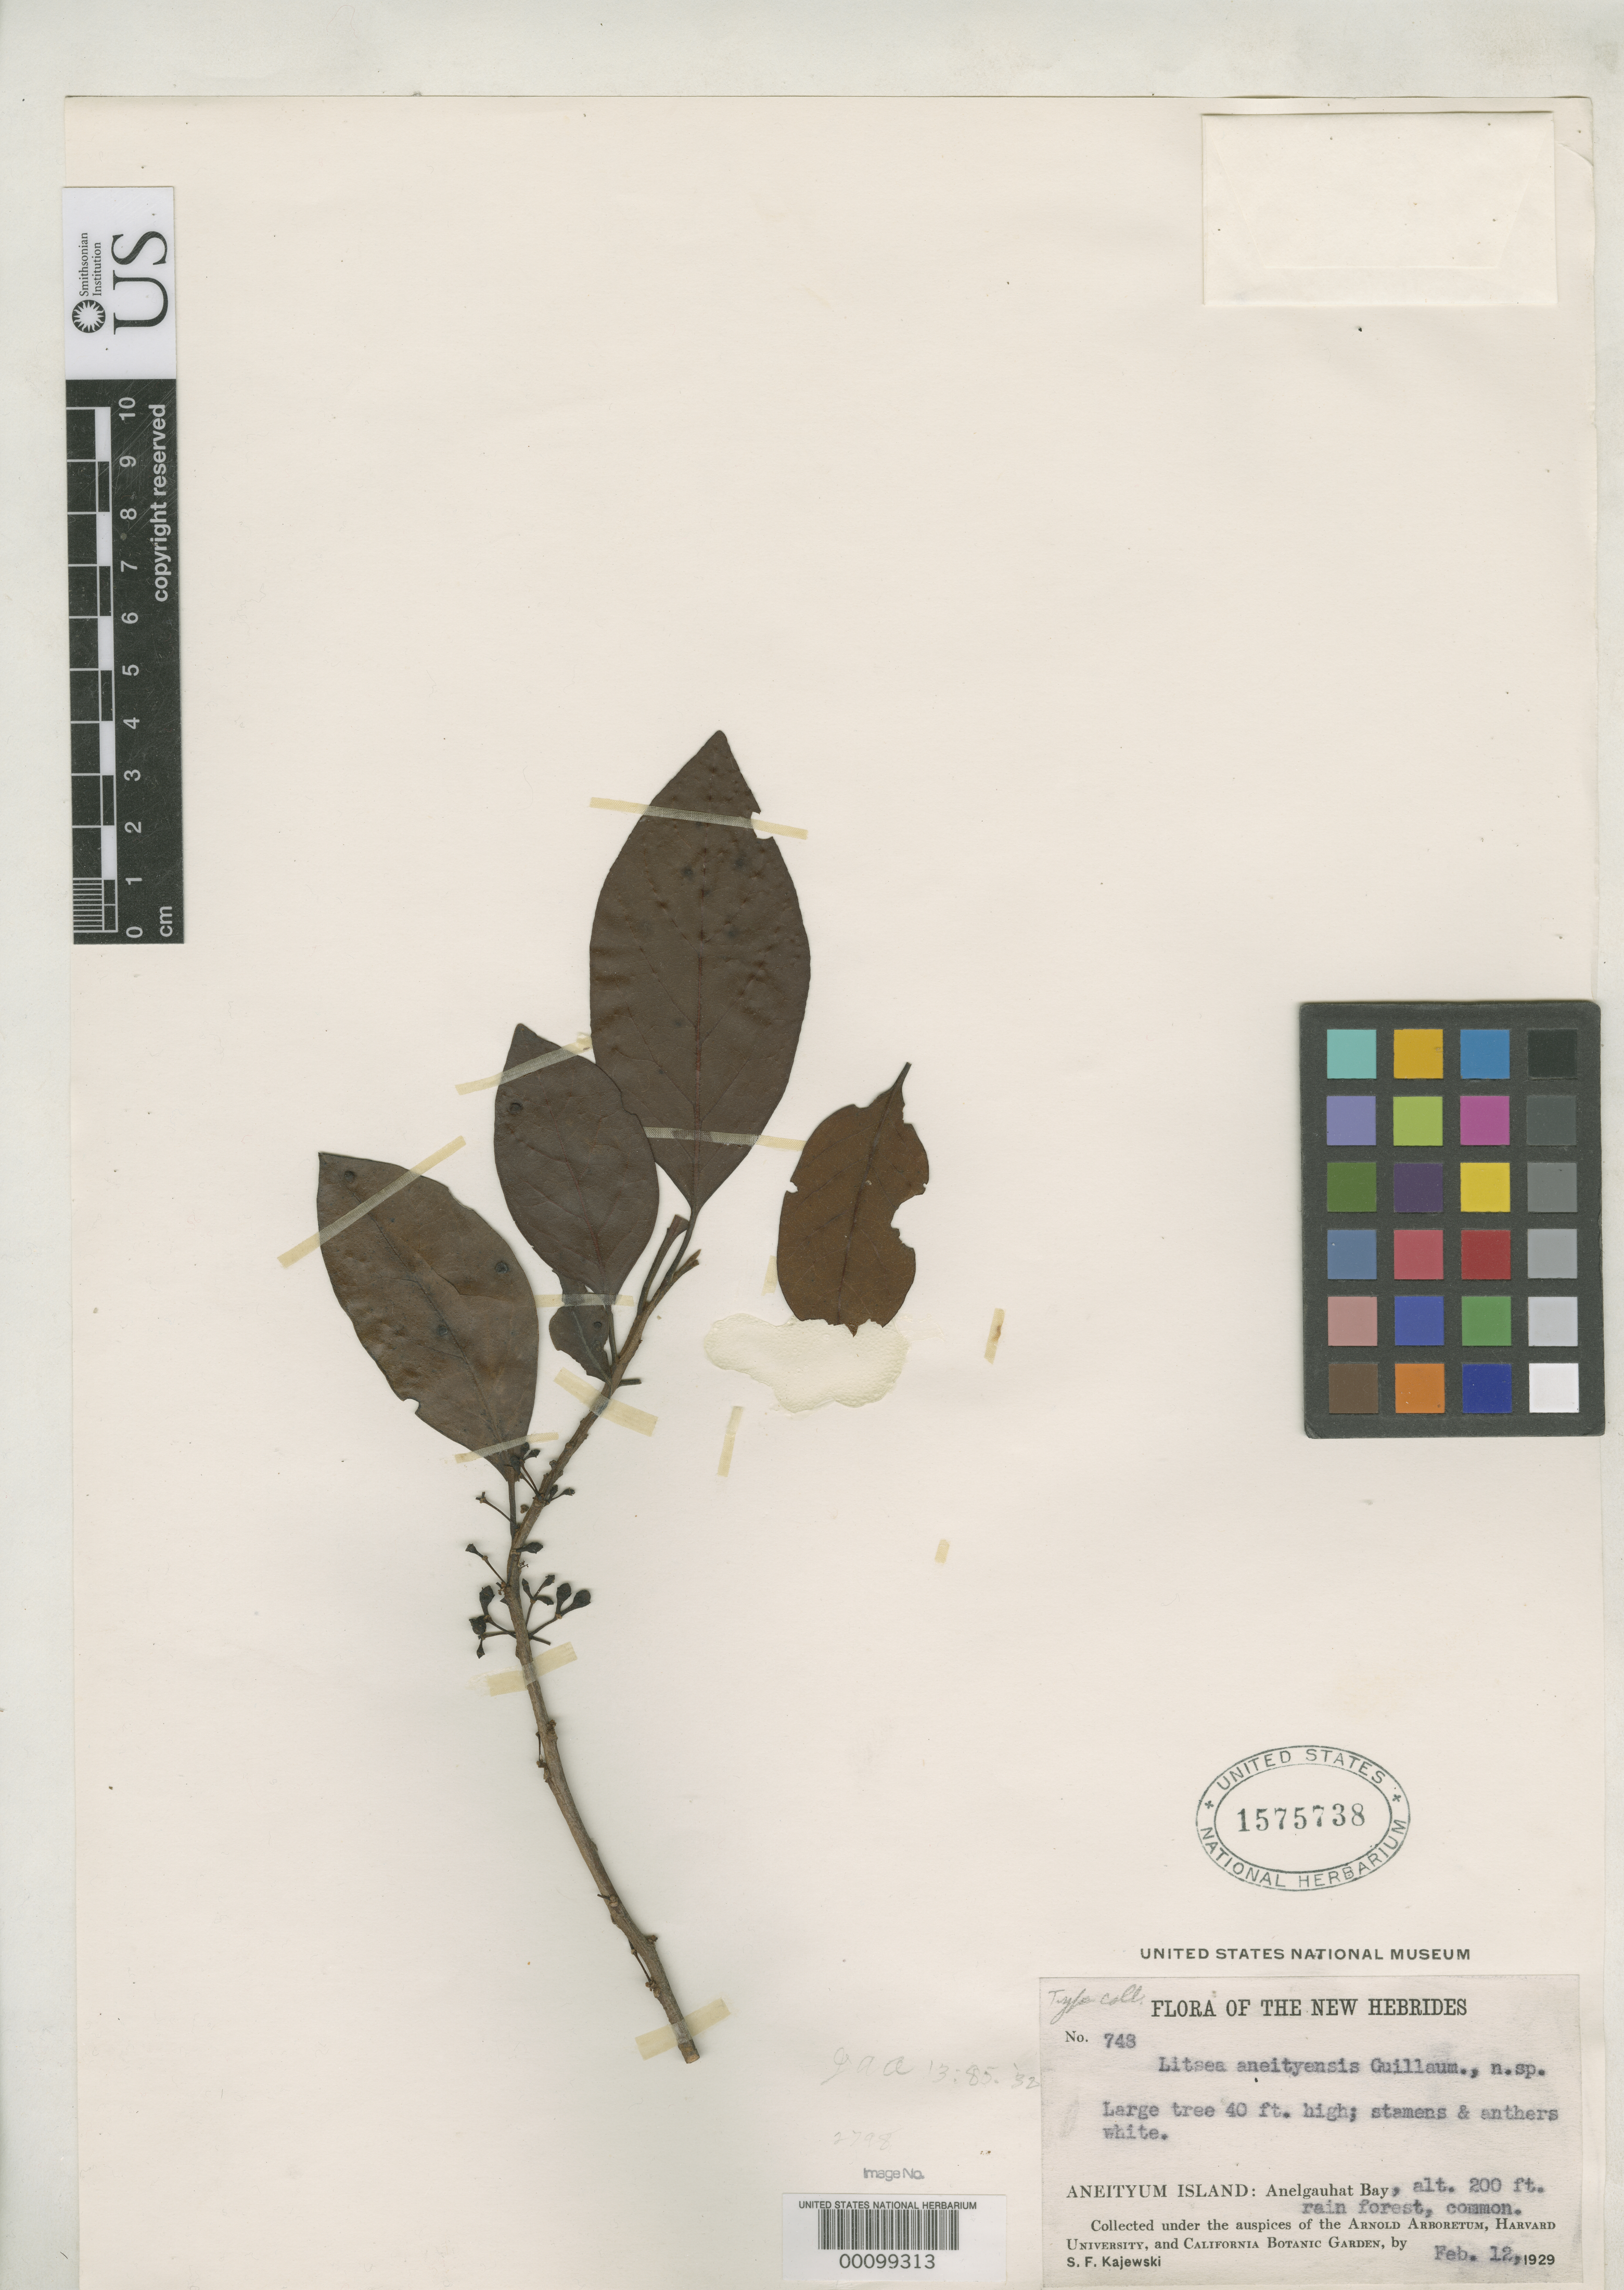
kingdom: Plantae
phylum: Tracheophyta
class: Magnoliopsida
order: Laurales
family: Lauraceae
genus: Litsea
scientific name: Litsea aneityensis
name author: Guillaumin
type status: Isotype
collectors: S. Kajewski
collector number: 748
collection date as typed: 12 Feb 1929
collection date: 1929-02-12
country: Vanuatu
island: Anatom [Aneityum]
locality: Anelgauhat Bay.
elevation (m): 61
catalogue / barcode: US 1575738